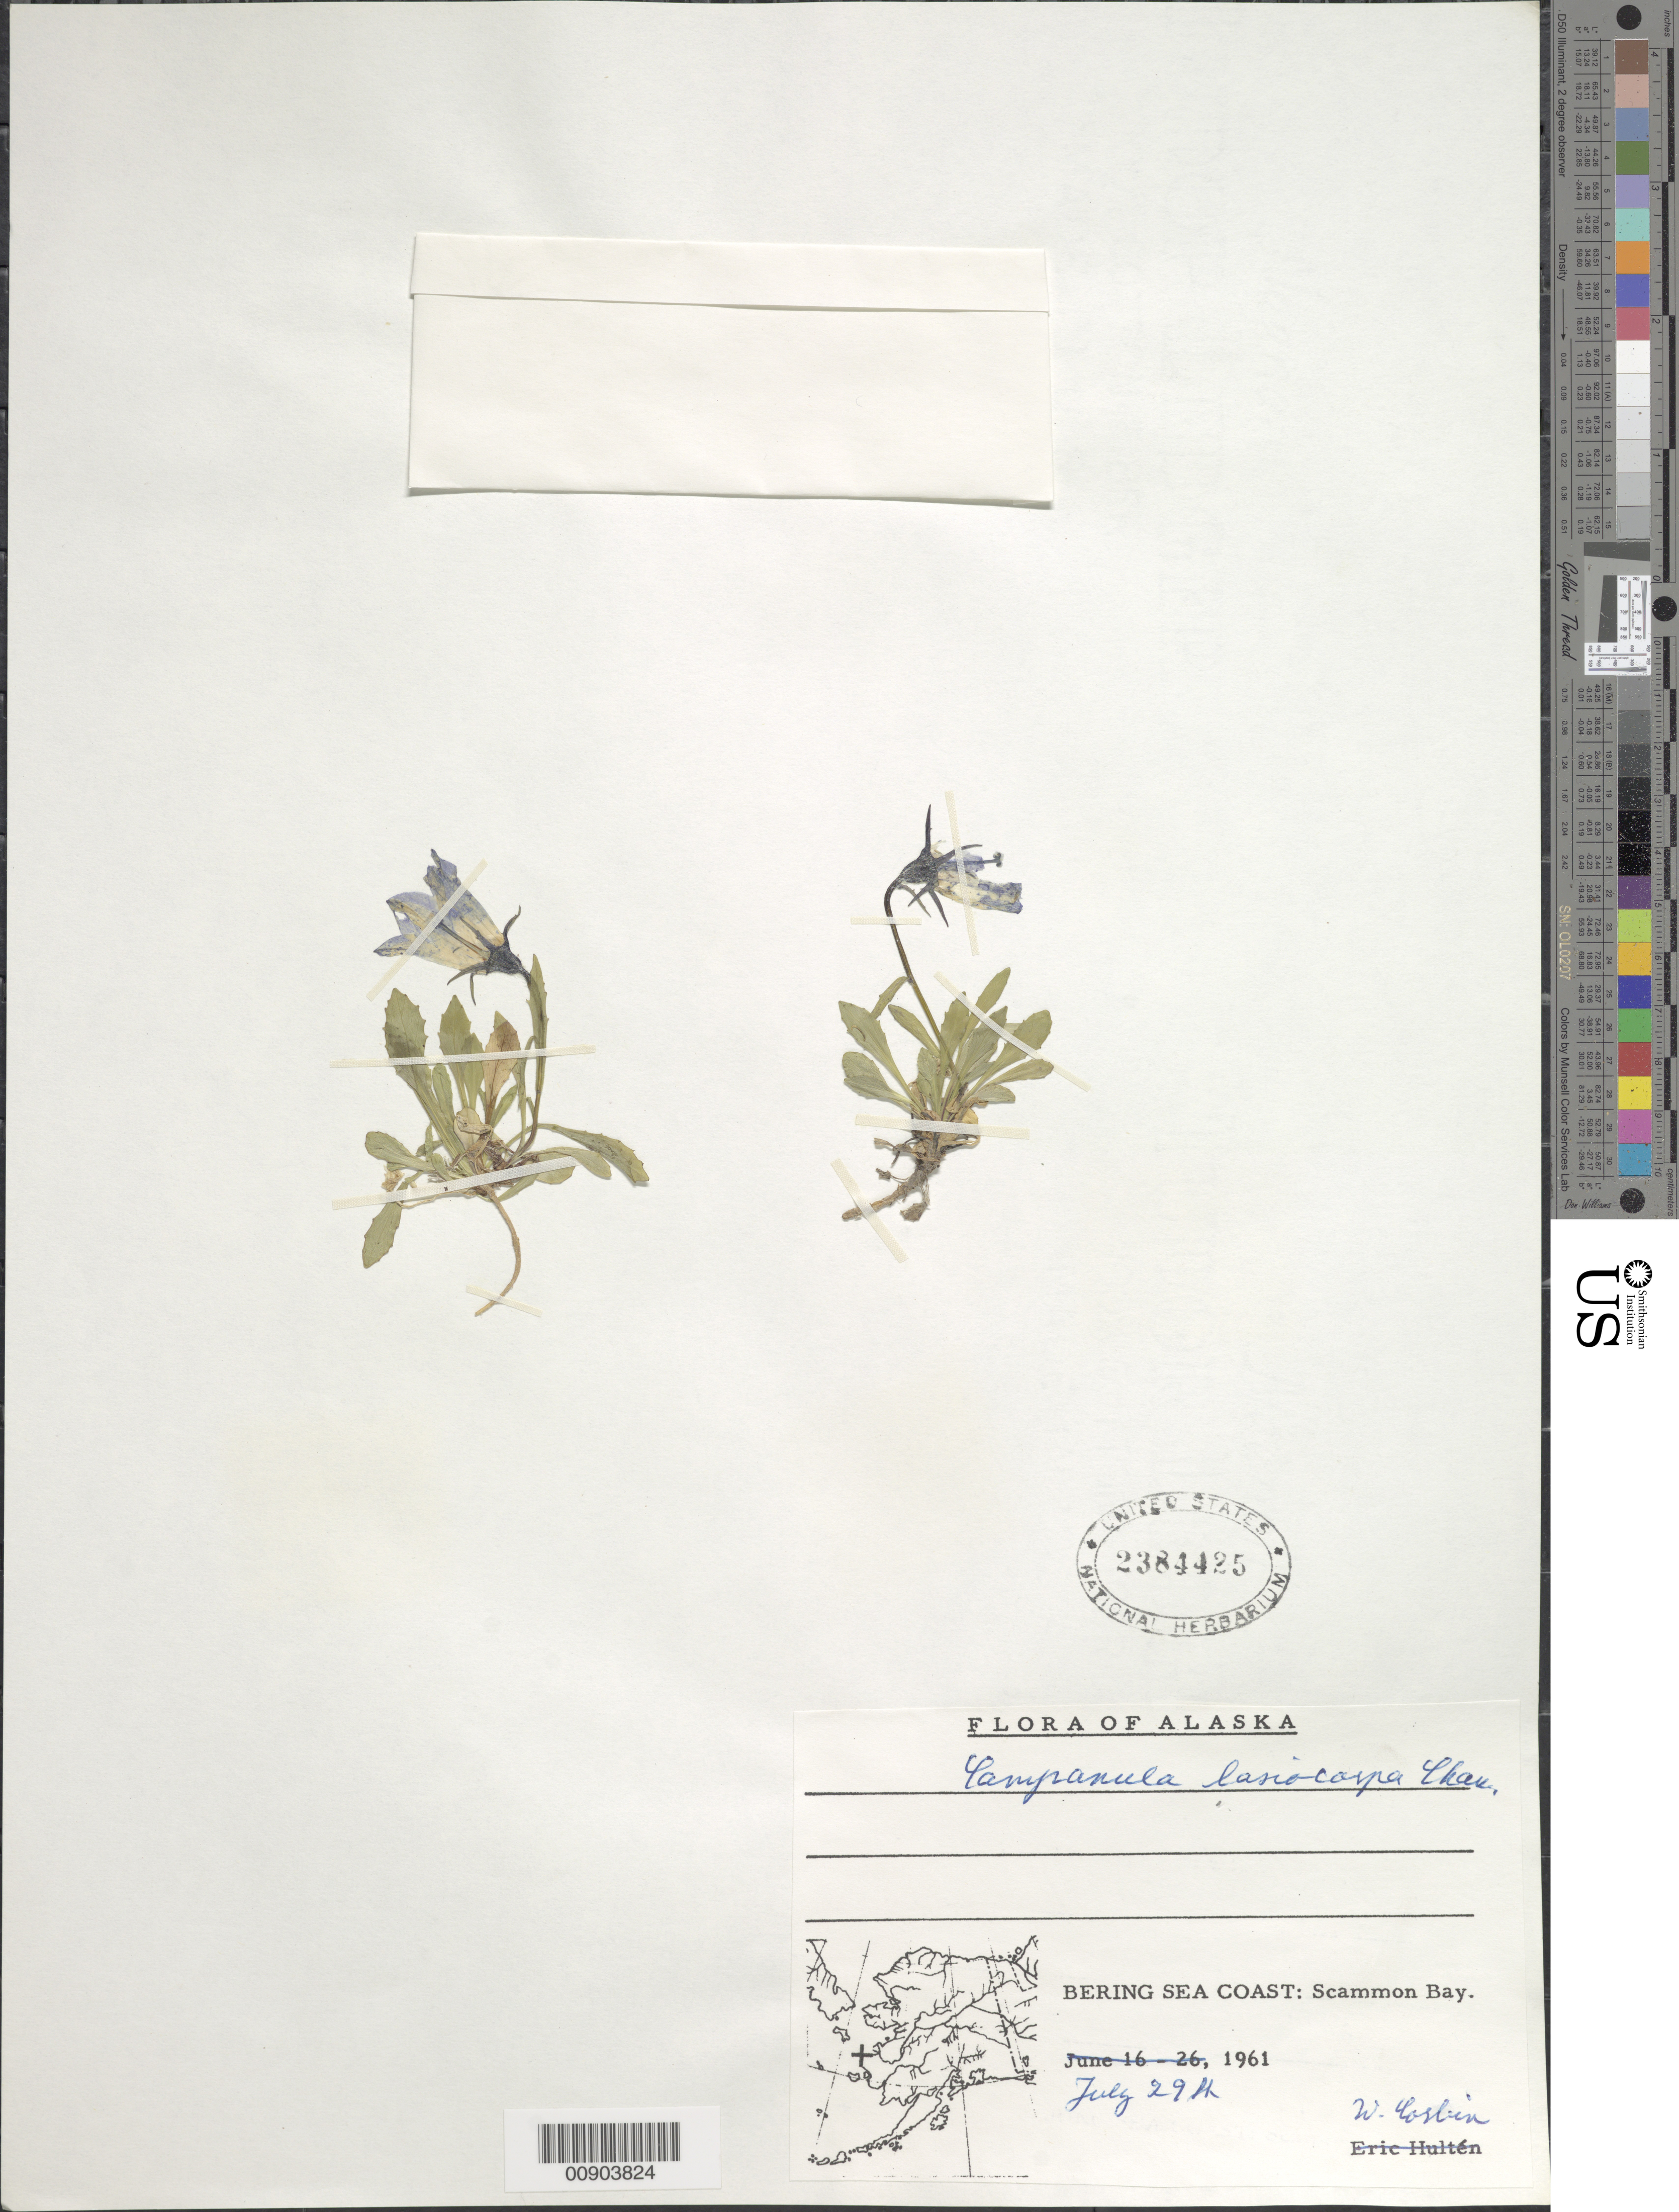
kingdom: Plantae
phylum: Tracheophyta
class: Magnoliopsida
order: Asterales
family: Campanulaceae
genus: Campanula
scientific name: Campanula lasiocarpa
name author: Cham.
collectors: W. Corbin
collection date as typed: July 29, 1961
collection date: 1961-07-29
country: United States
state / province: Alaska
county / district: Wade-Hampton Census Area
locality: Bering Sea Coast, Scammon Bay.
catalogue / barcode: US 2384425